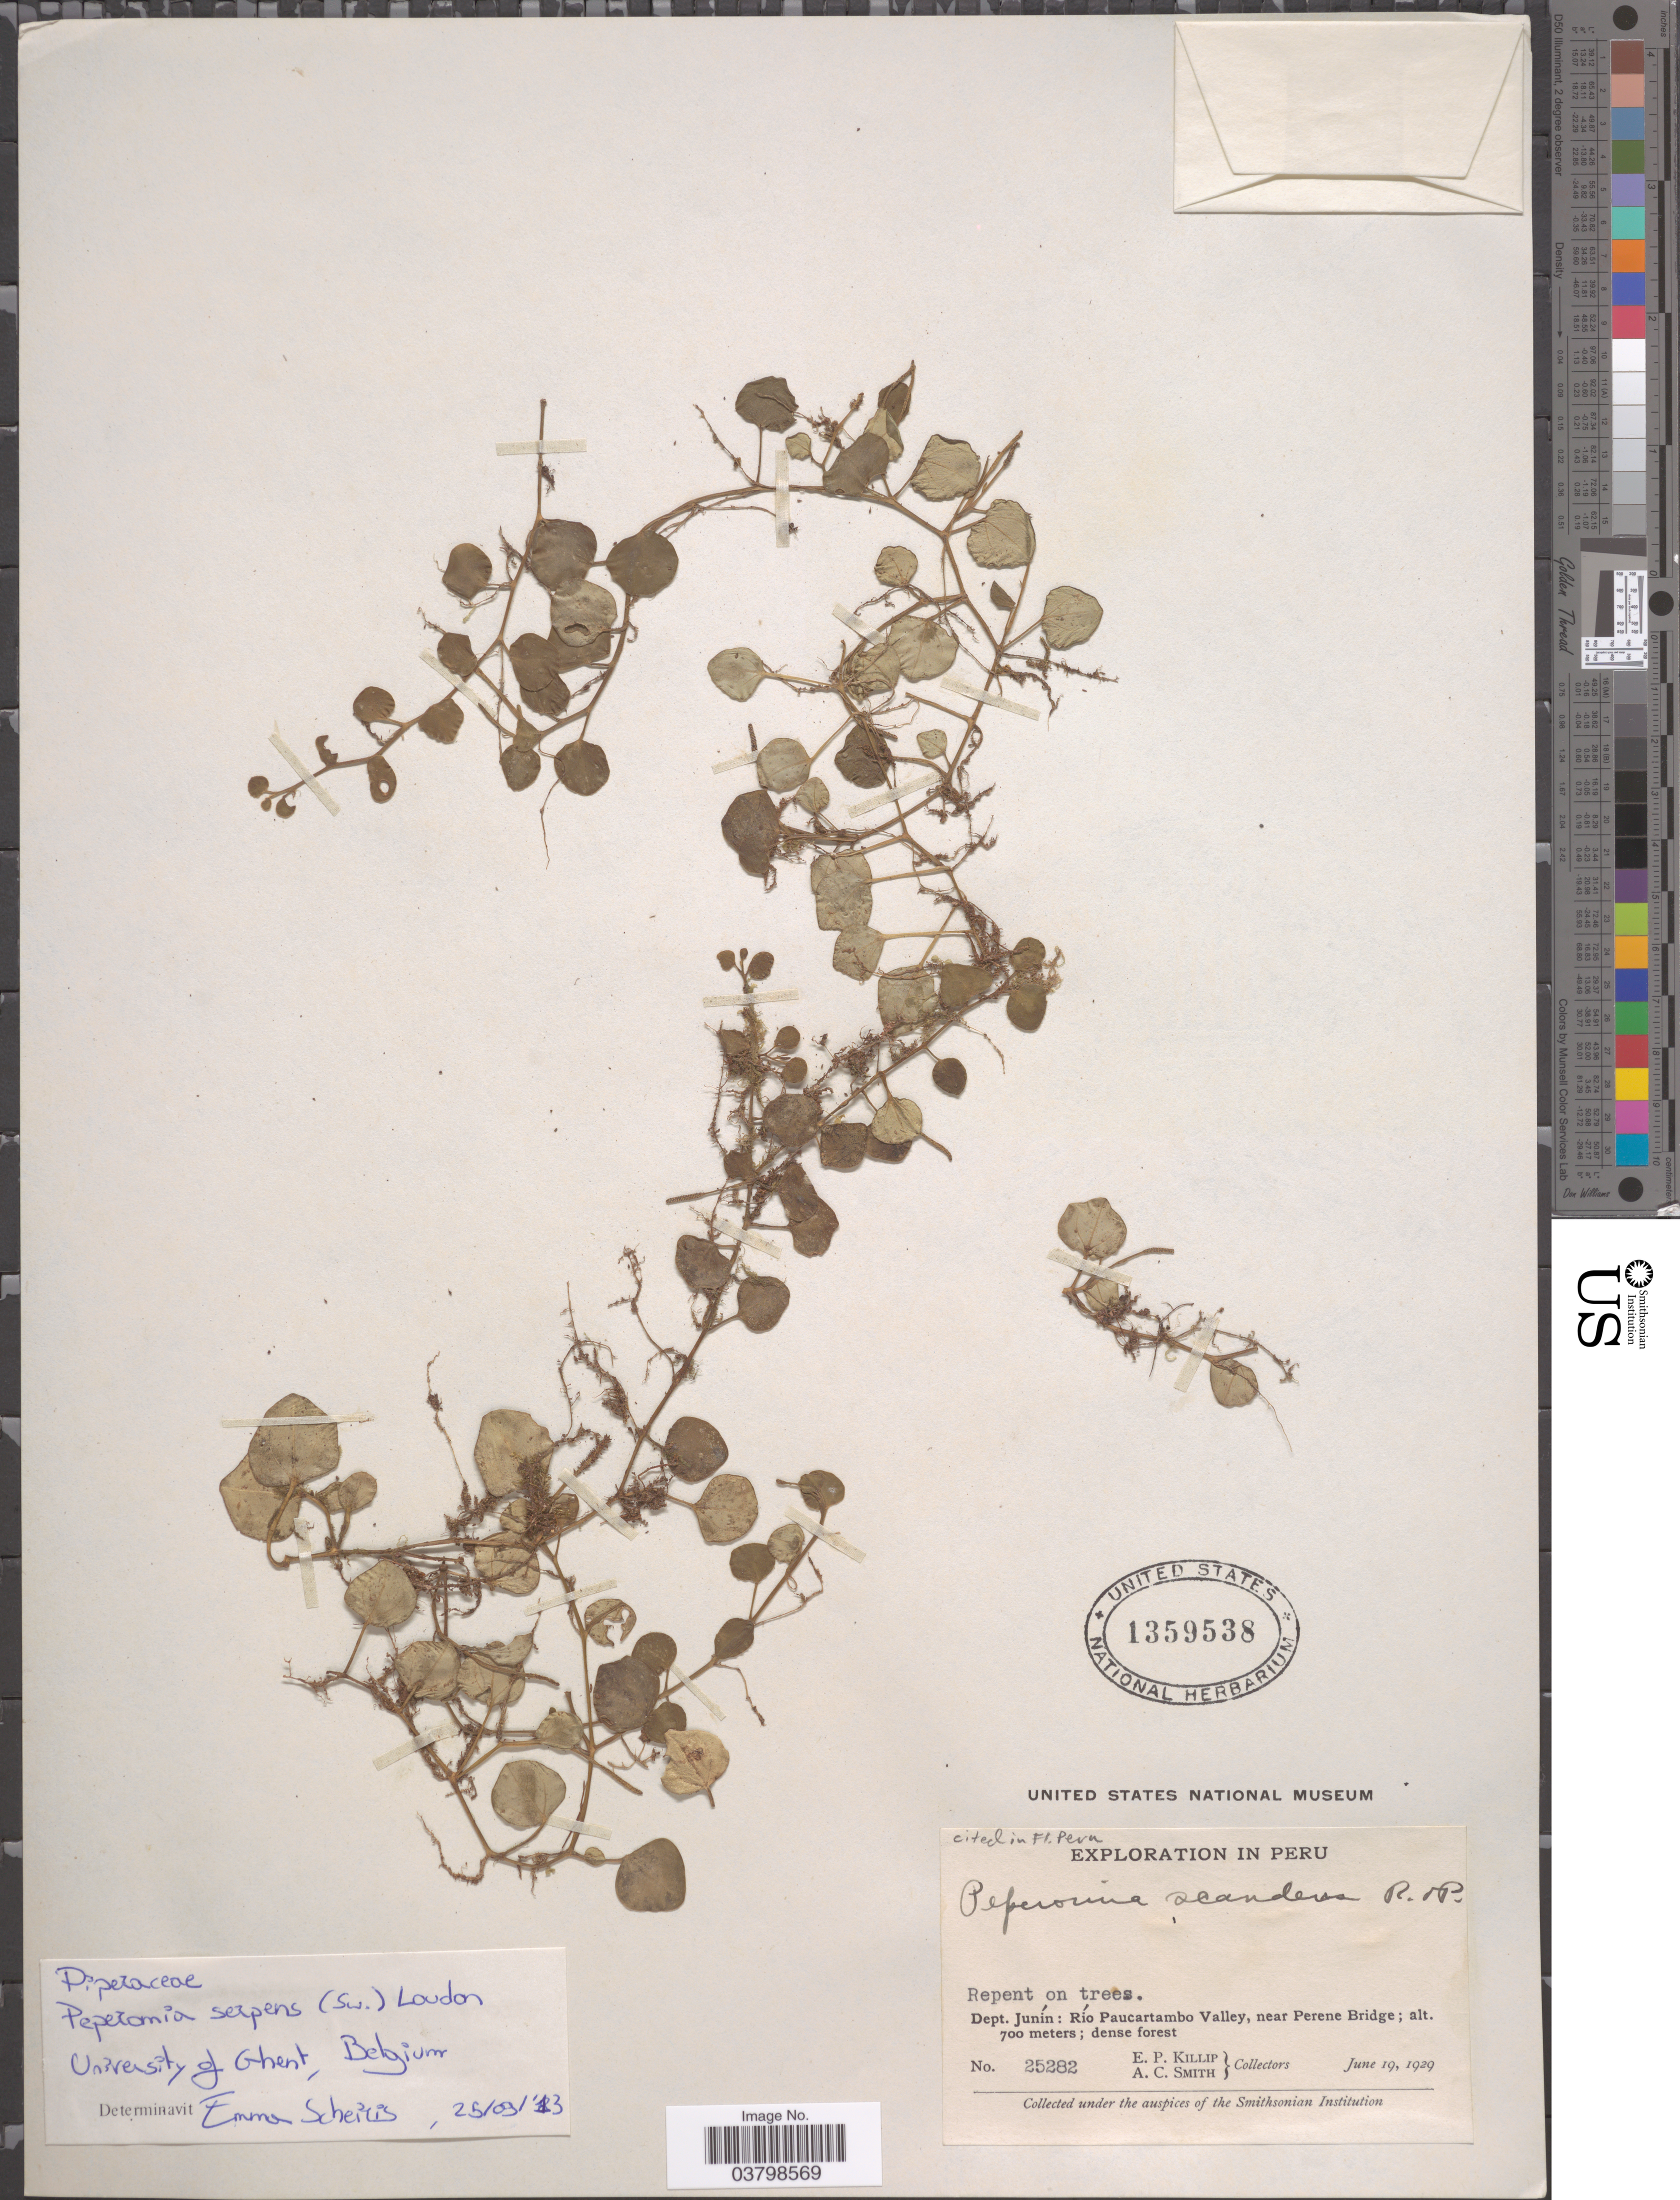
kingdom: Plantae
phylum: Tracheophyta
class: Magnoliopsida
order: Piperales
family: Piperaceae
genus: Peperomia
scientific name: Peperomia serpens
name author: (Sw.) Loudon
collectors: E. P. Killip & A. C. Smith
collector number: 25282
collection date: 1929-06-19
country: Peru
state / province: Junín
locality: Dept. Junín: Río Paucartambo Valley, near Perene Bridge.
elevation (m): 700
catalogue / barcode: US 1359538